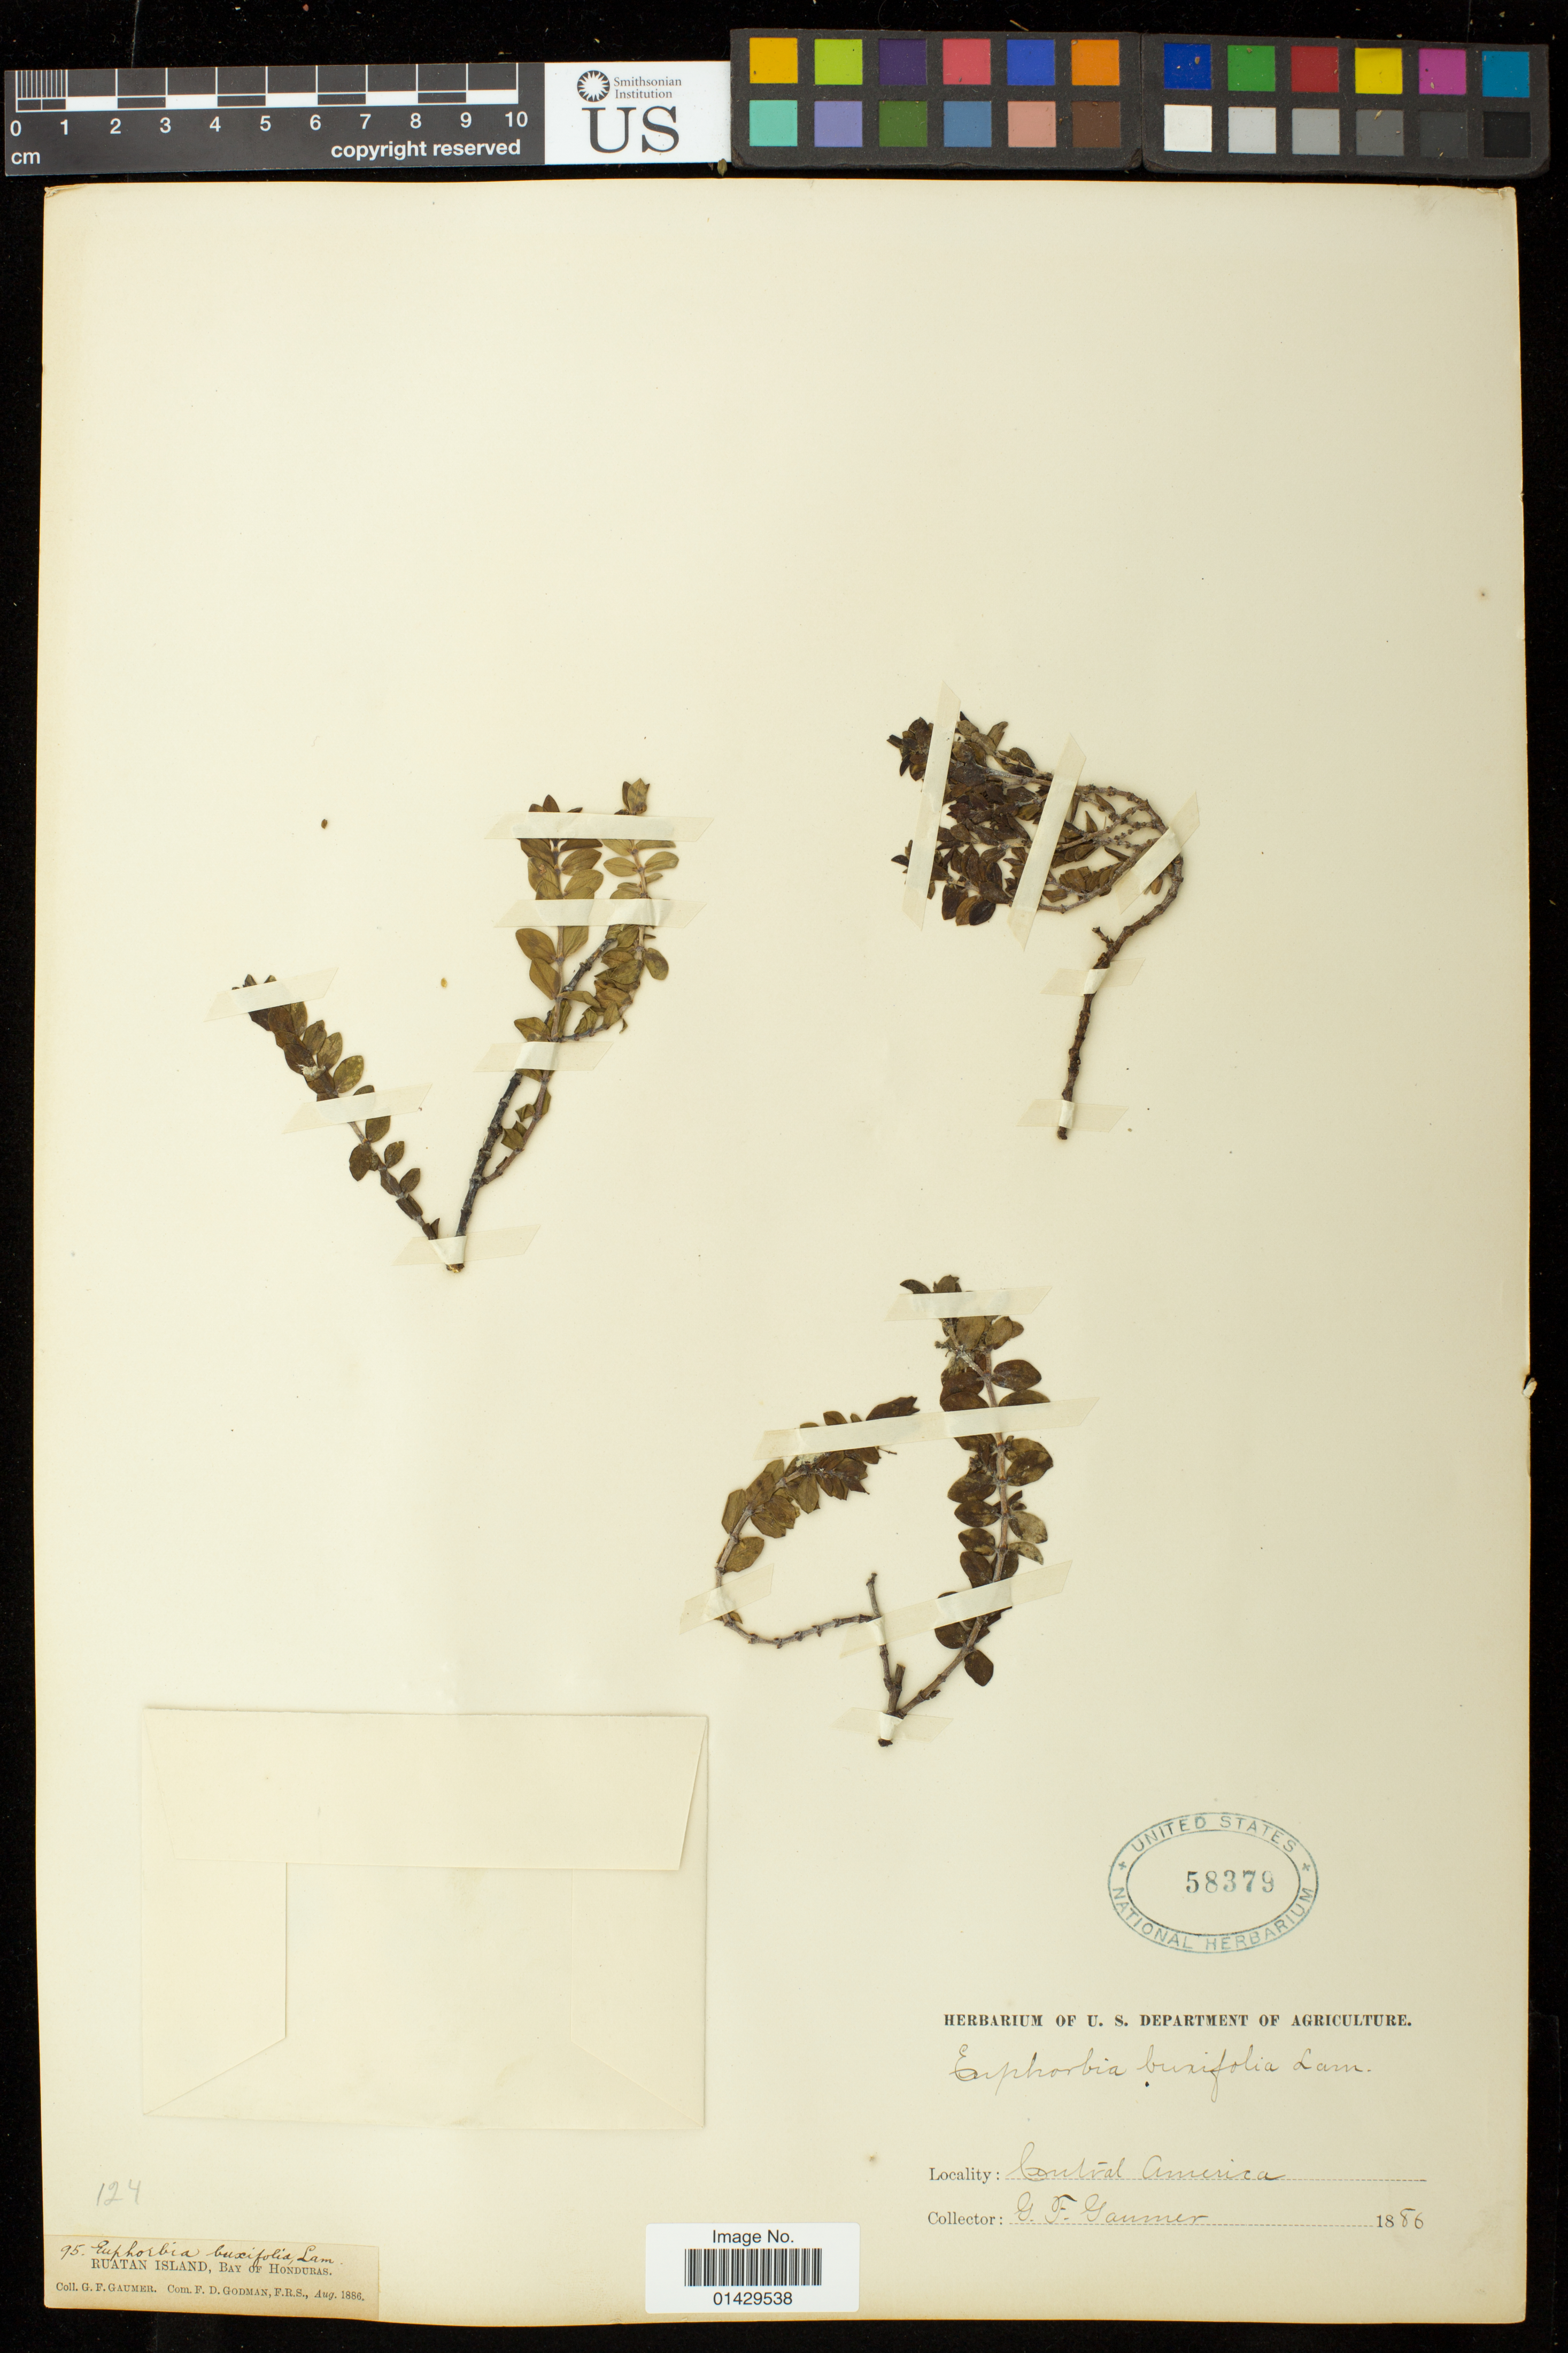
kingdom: Plantae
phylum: Tracheophyta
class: Magnoliopsida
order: Malpighiales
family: Euphorbiaceae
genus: Euphorbia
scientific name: Euphorbia mesembryanthemifolia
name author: Jacq.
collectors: G. F. Gaumer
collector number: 95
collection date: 1886-08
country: Honduras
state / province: Islas de la Bahía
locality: Ruatan Island, Bay of Honduras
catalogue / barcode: US 58379